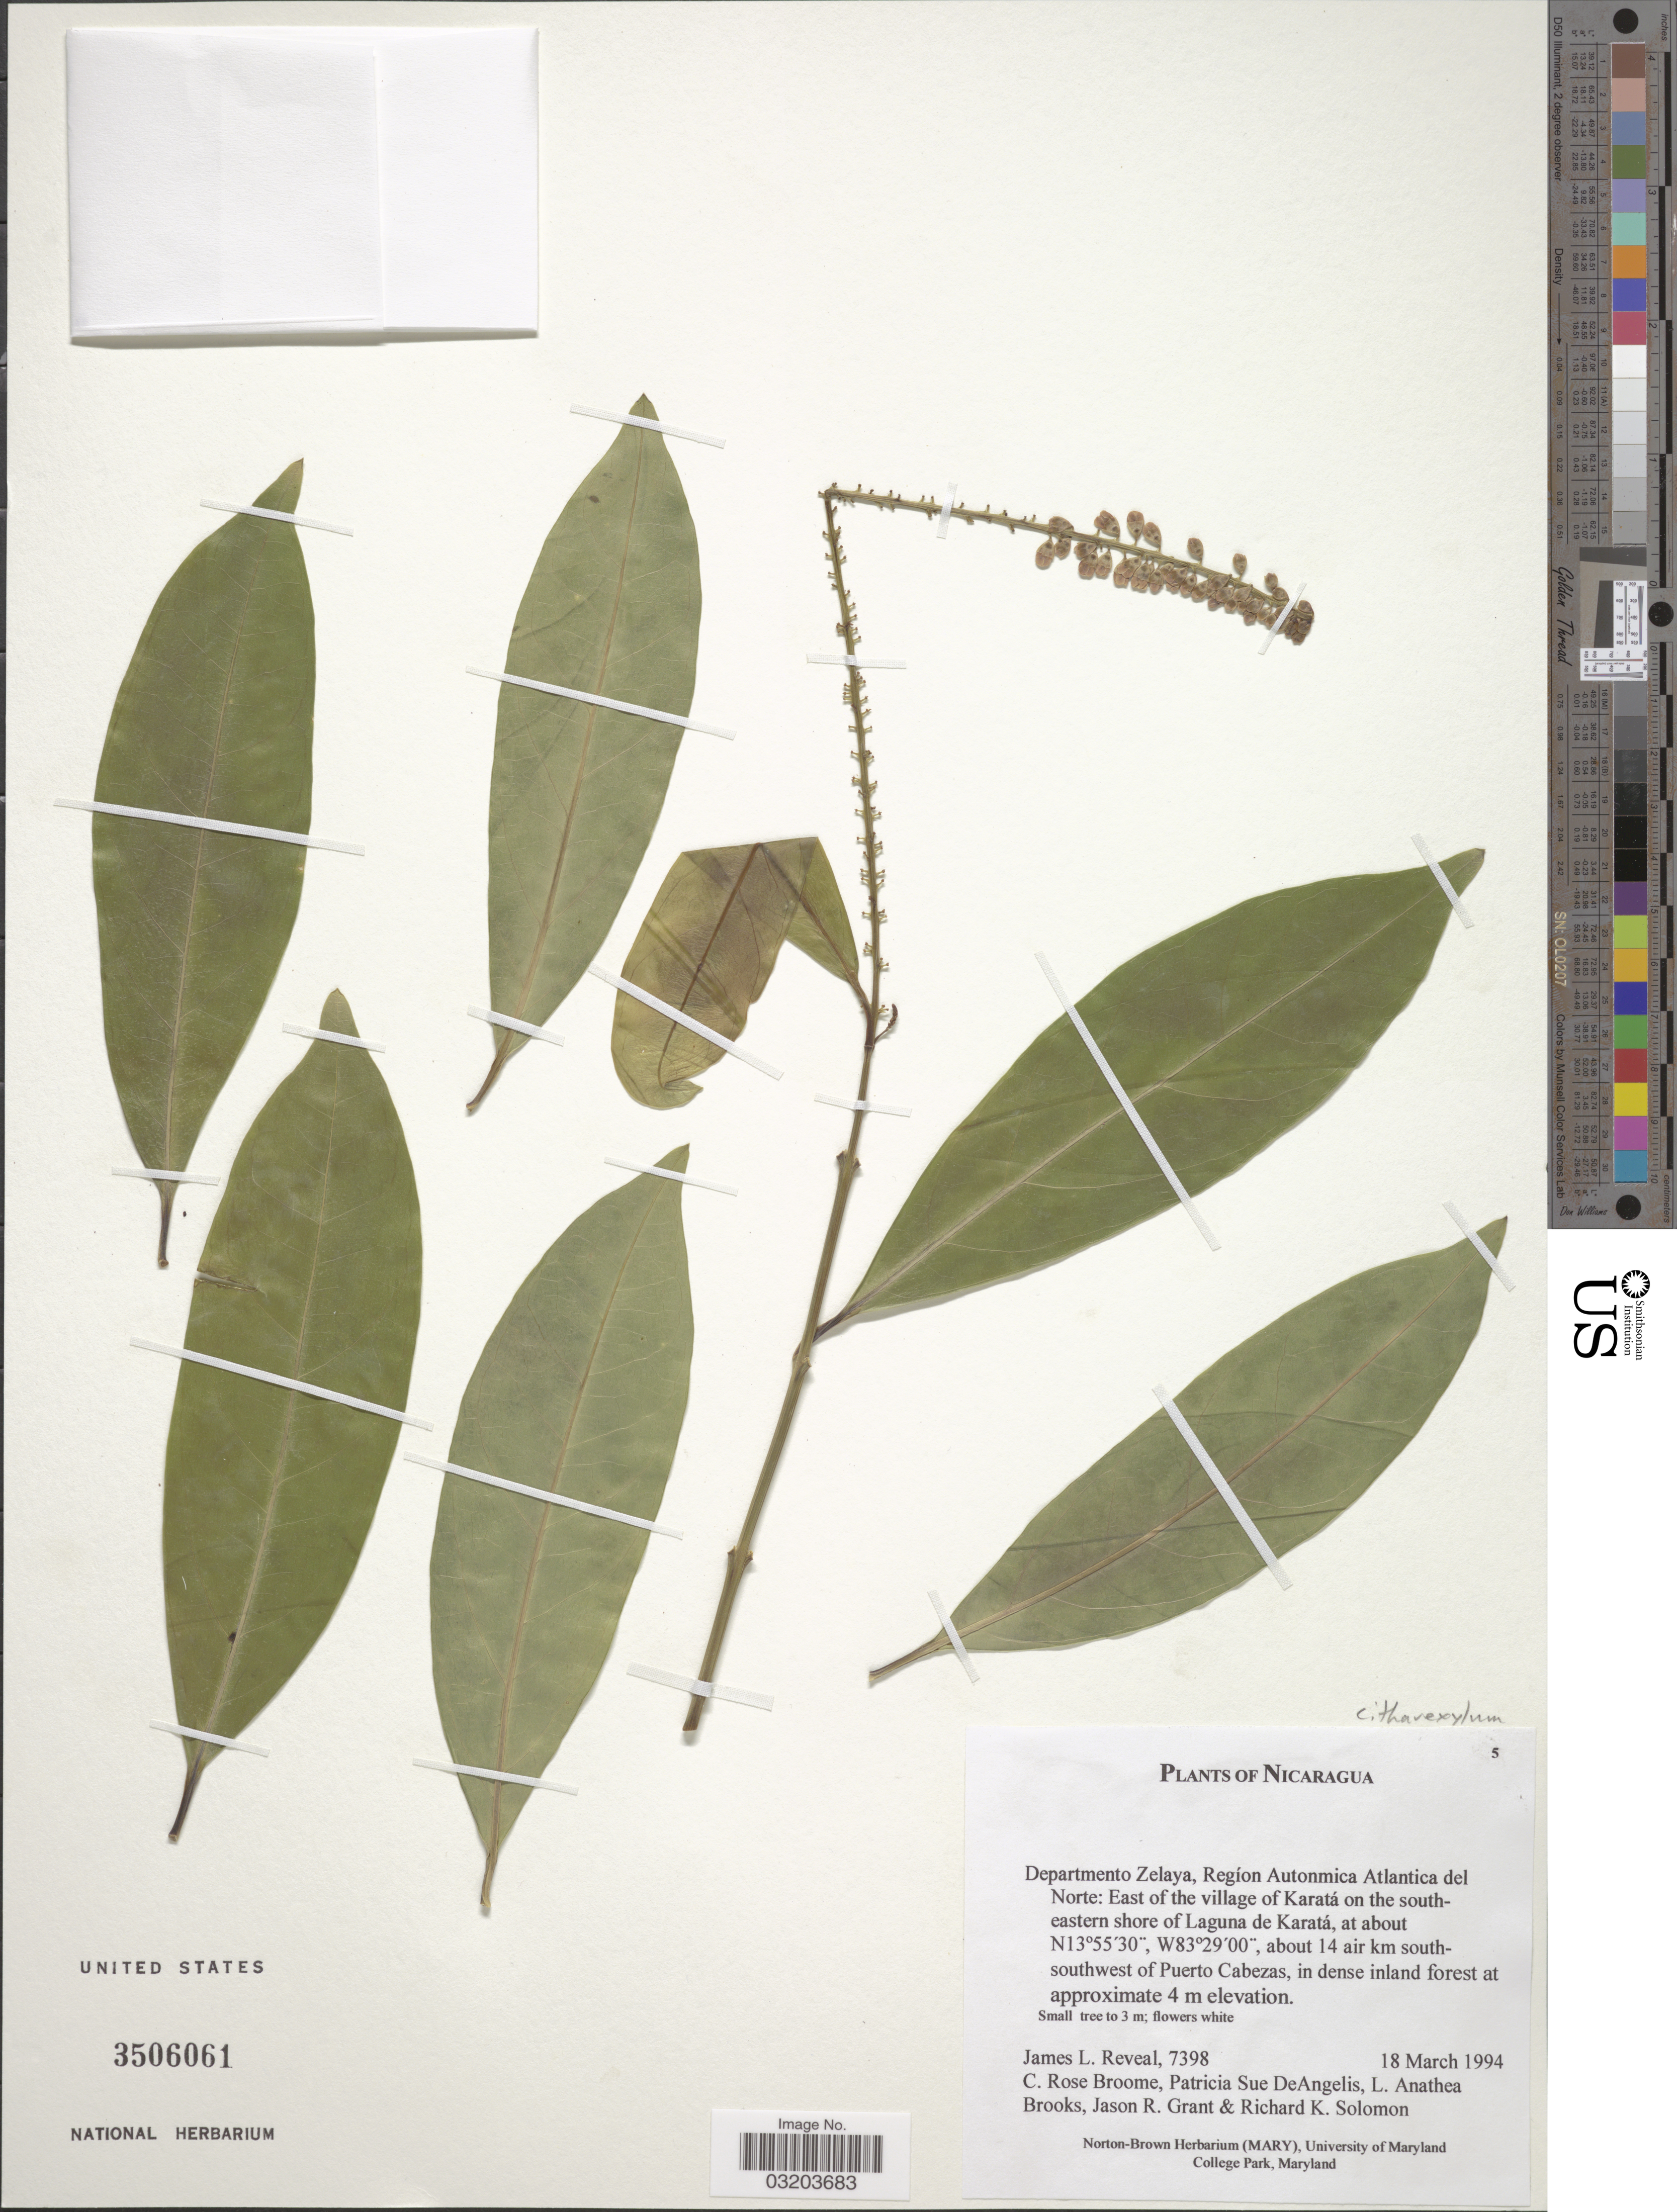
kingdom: Plantae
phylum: Tracheophyta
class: Magnoliopsida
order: Lamiales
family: Verbenaceae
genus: Citharexylum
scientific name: Citharexylum sp.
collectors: J. L. Reveal, C. R. Broome, P. DeAngelis, L. Brooks & et al.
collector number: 7398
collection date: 1994-03-18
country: Nicaragua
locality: Departmento Zelaya, Regíon Autonmica Atlantica del Norte: East of the village of Karatá on the southeastern shore of Laguna de Karatá, about 14 air km south-southwest of Puerto Cabezas.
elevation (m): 4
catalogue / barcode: US 3506061